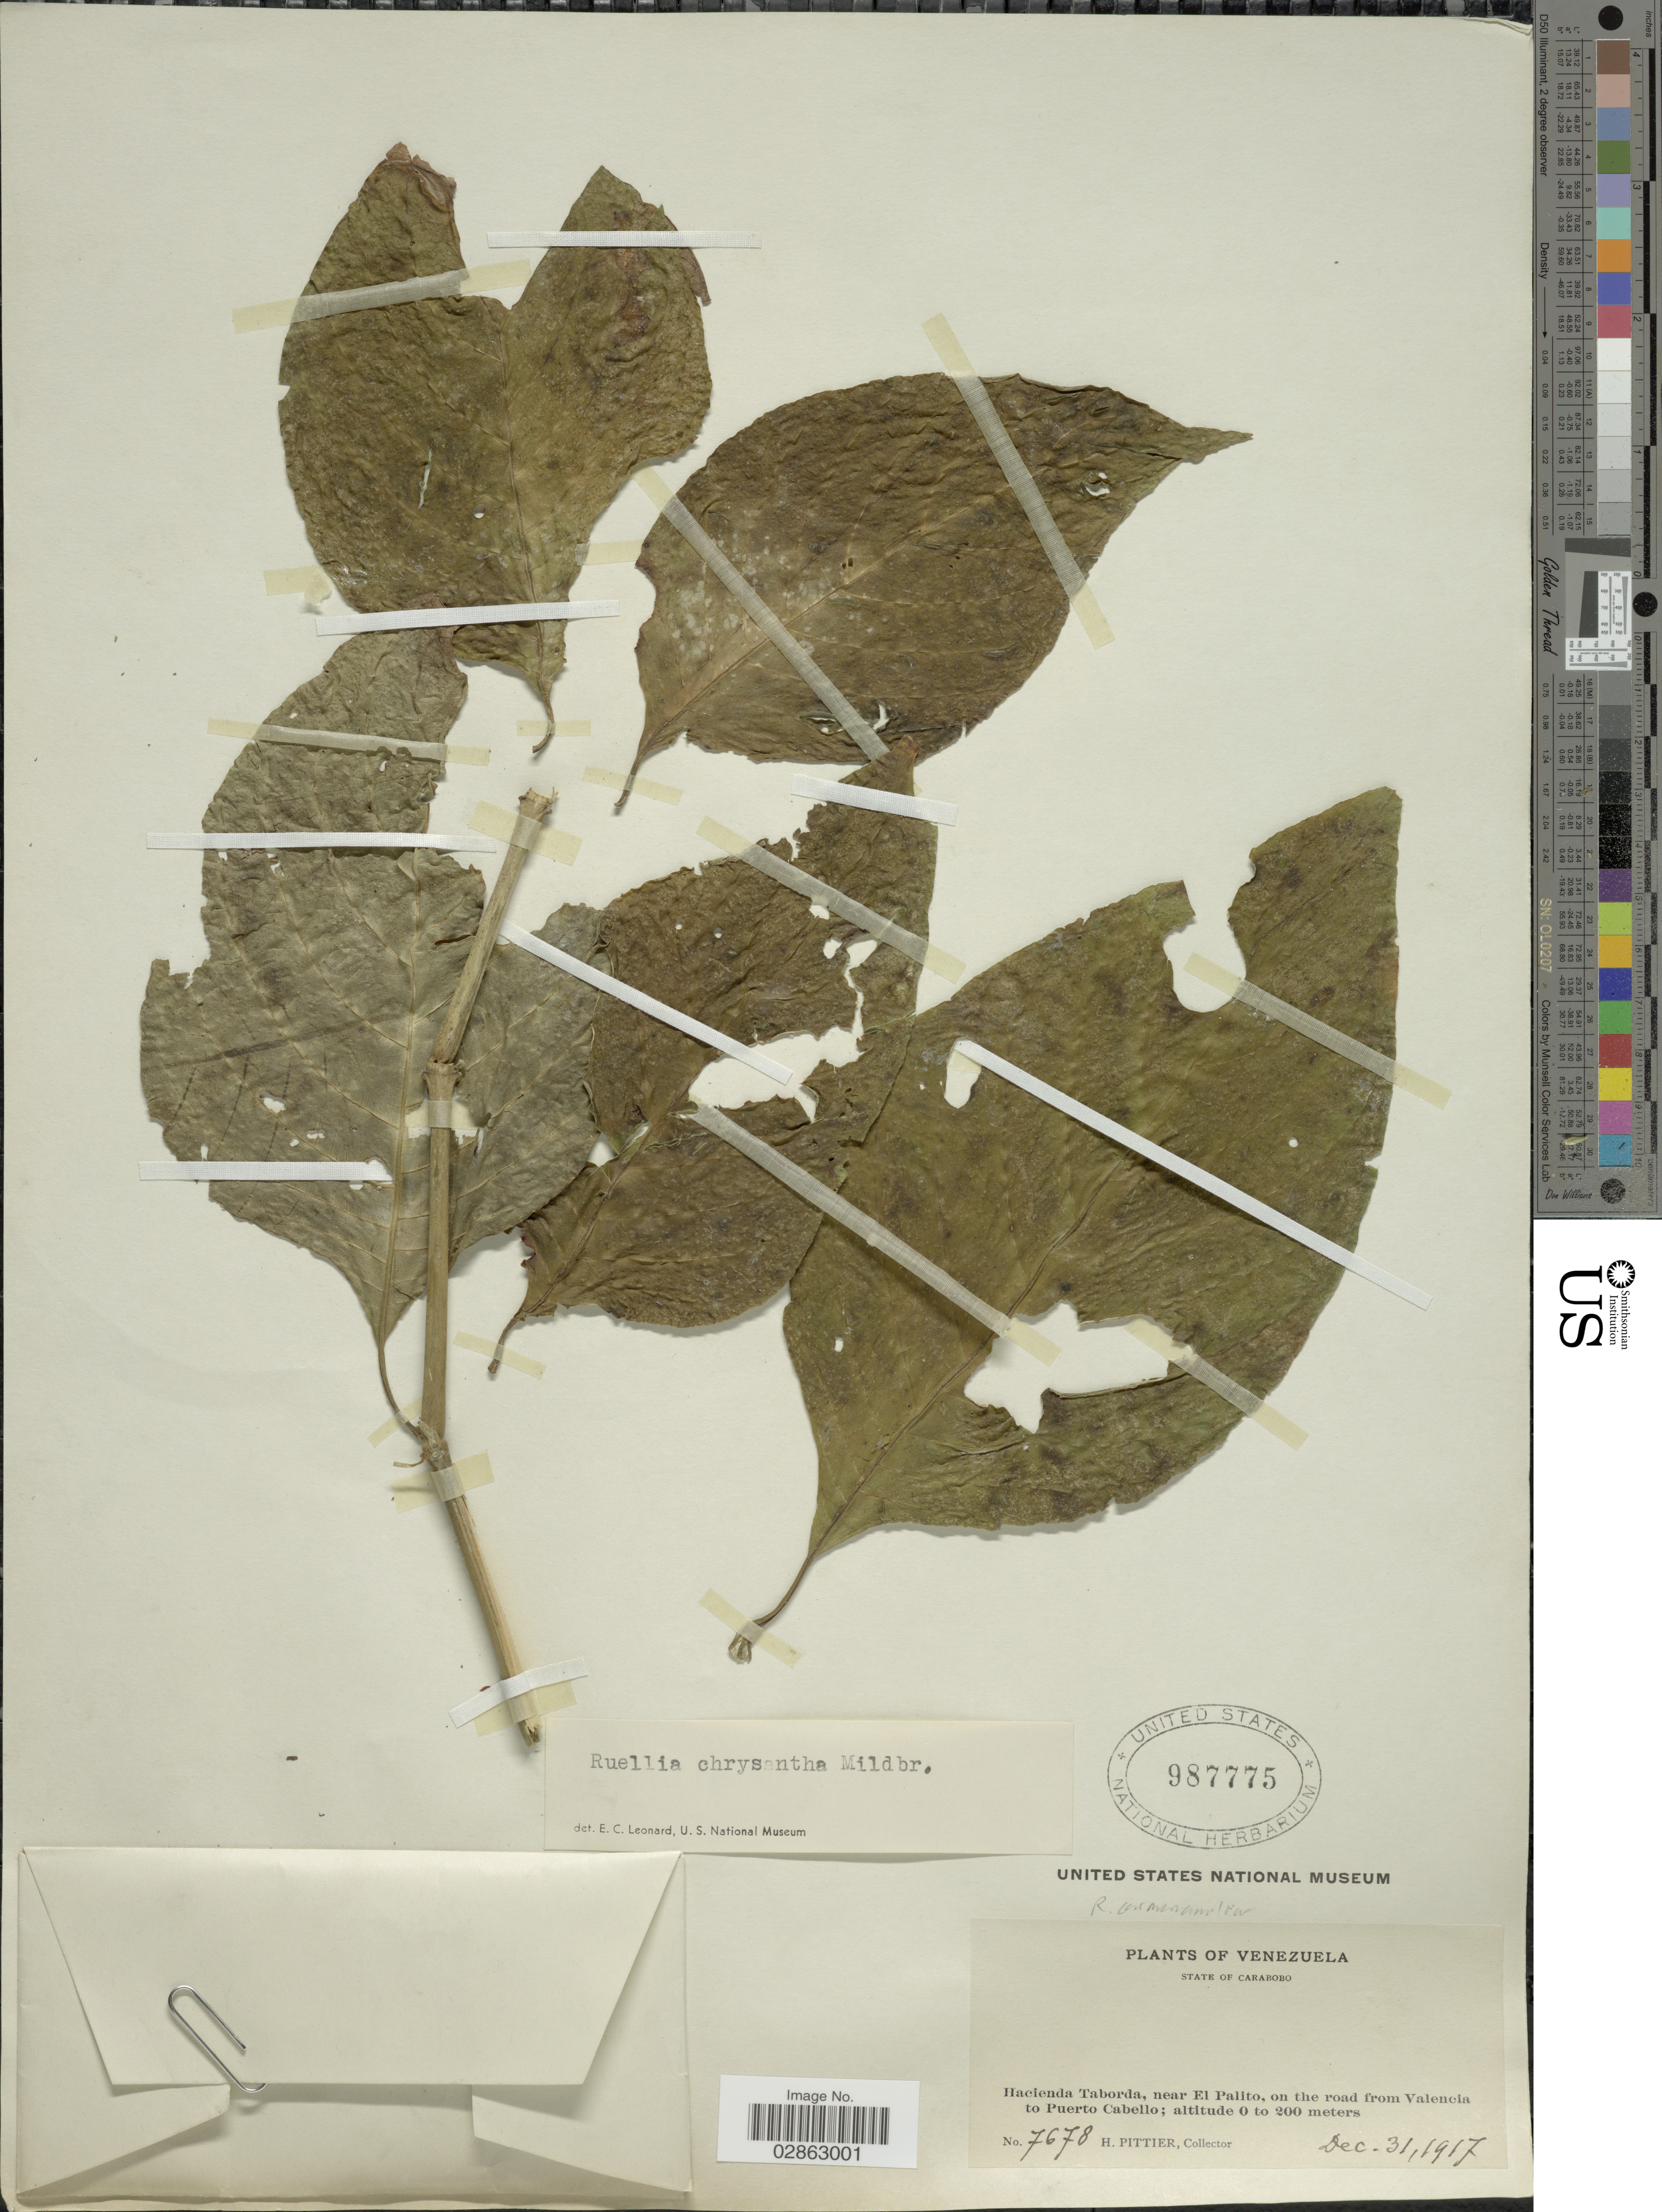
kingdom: Plantae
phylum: Tracheophyta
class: Magnoliopsida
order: Lamiales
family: Acanthaceae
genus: Ruellia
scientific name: Ruellia sp.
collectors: H. F. Pittier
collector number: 7678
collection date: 1917-12-31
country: Venezuela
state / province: Carabobo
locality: Hacienda Taborda, near El Palito, on the road from Valencia to Puerto Cabello.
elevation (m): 0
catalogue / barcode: US 987775